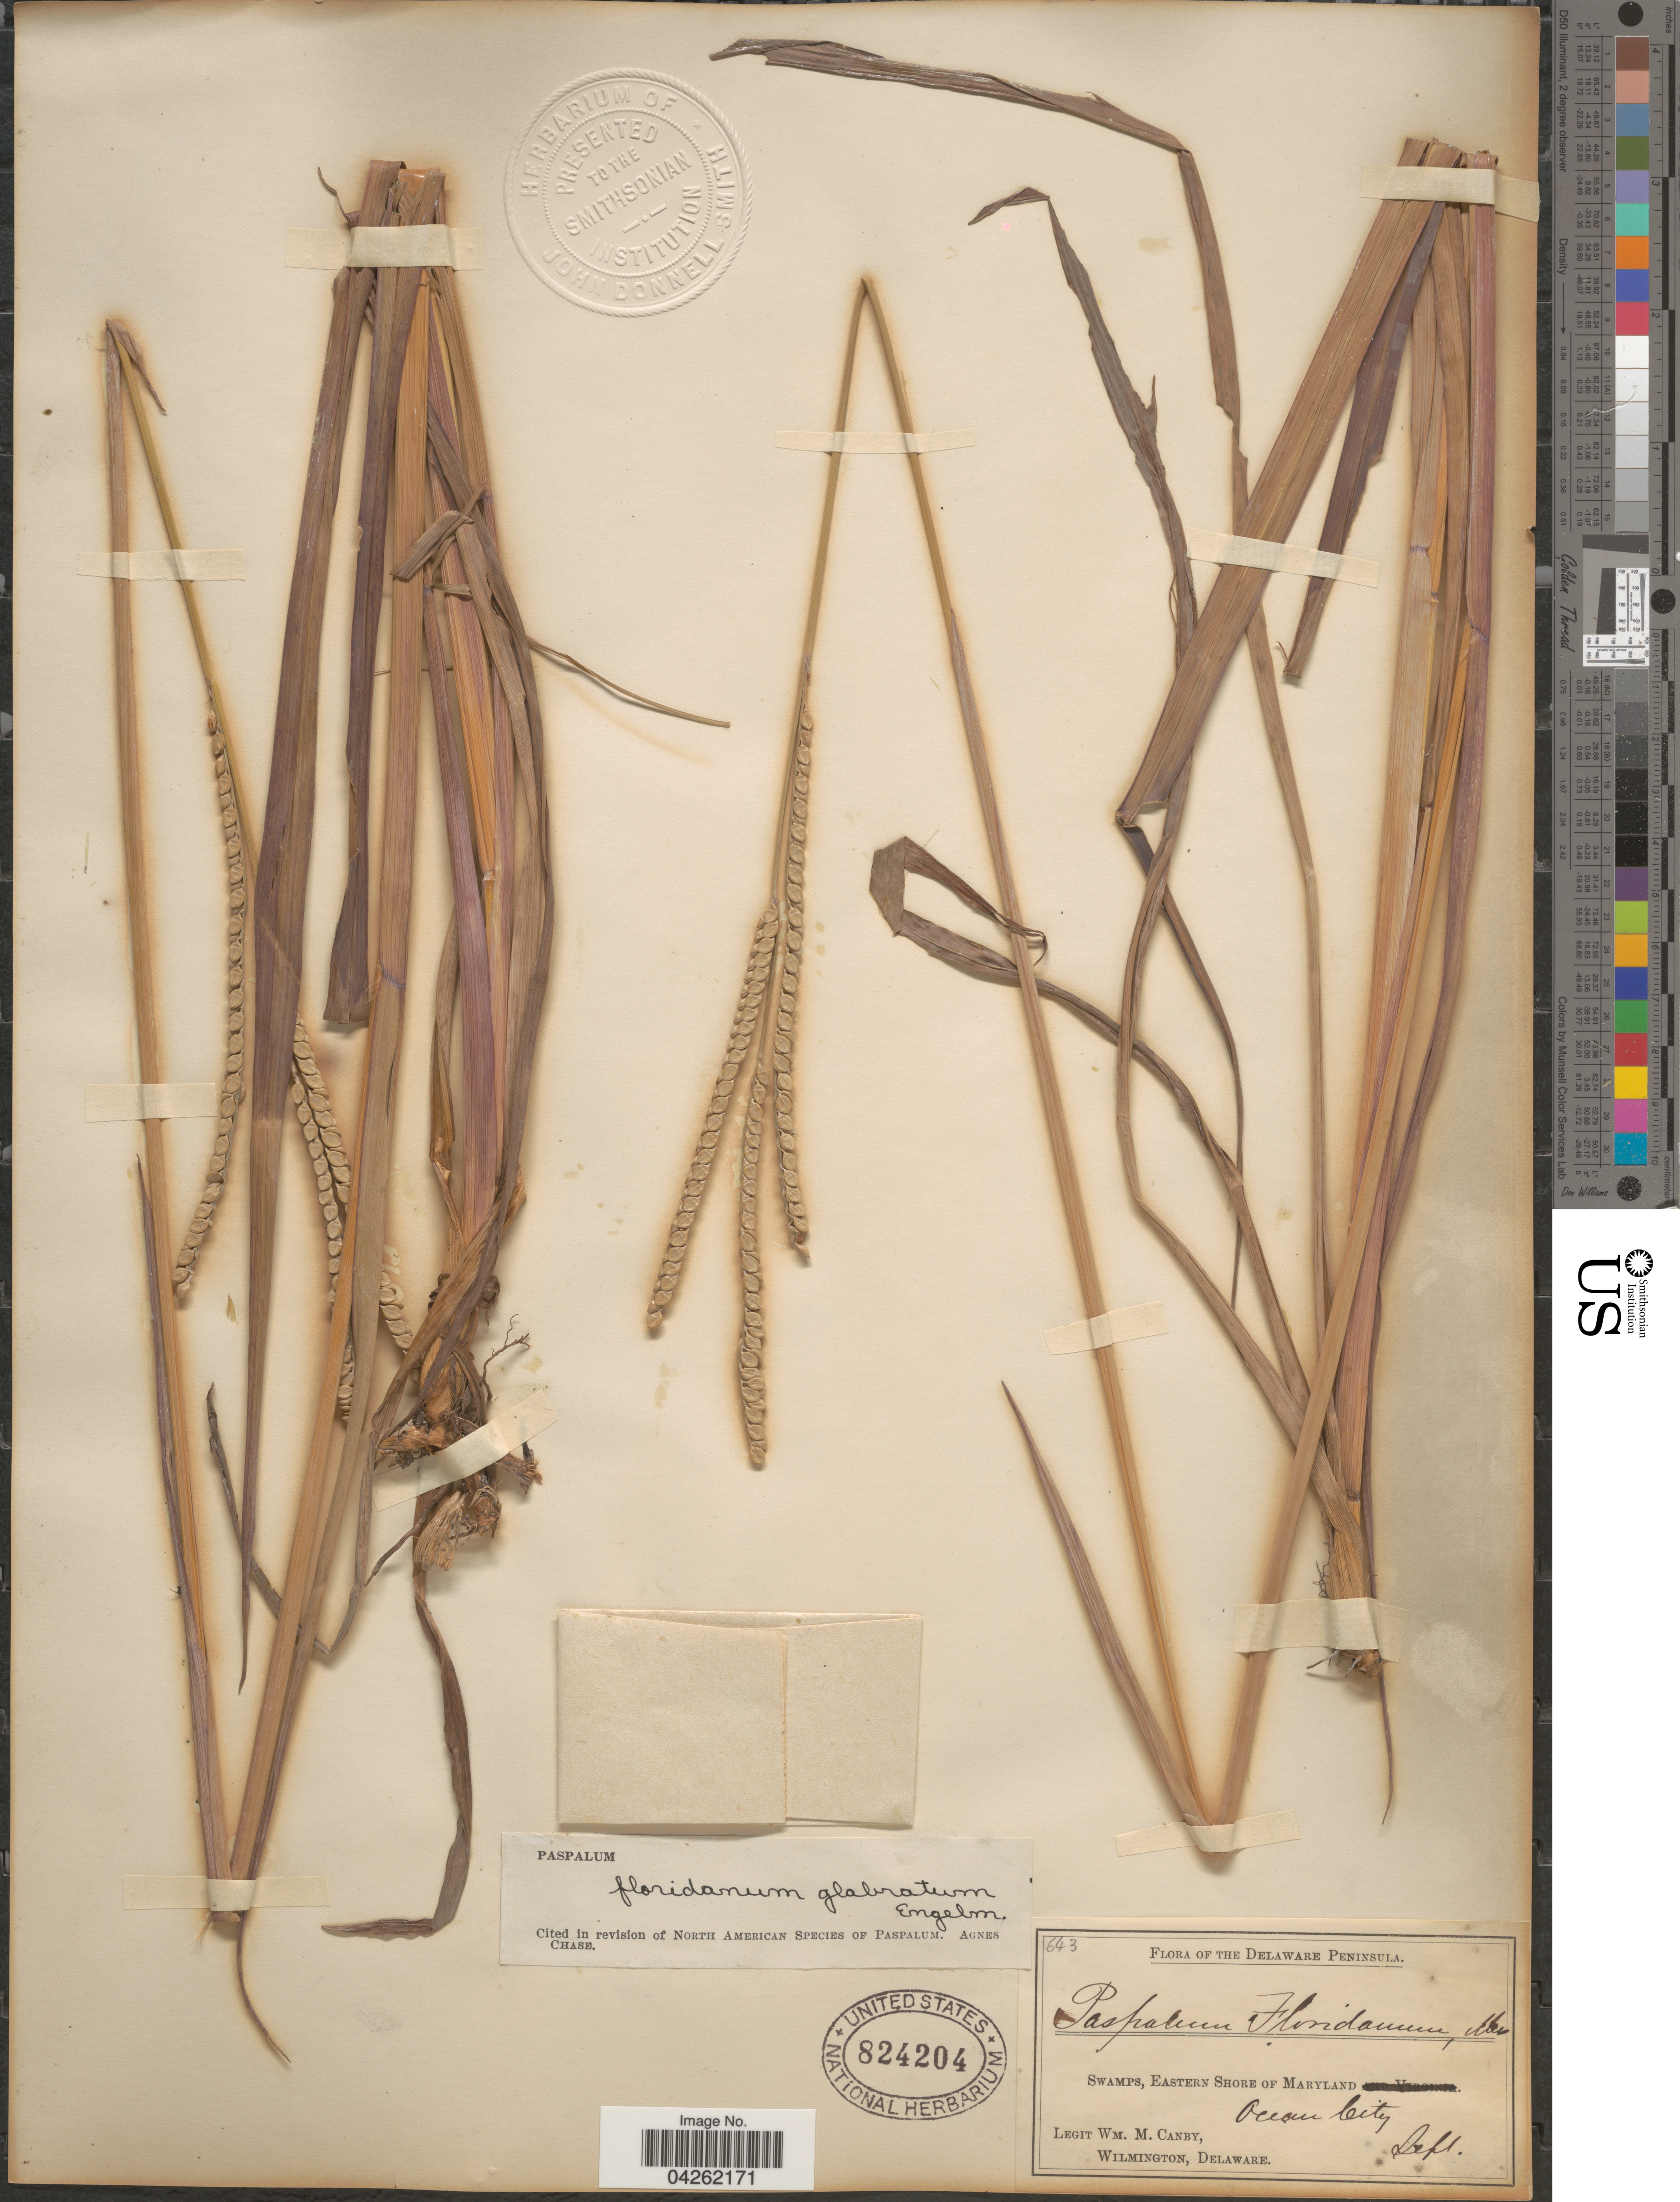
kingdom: Plantae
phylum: Tracheophyta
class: Liliopsida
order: Poales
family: Poaceae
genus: Paspalum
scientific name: Paspalum floridanum var. glabratum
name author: Engelm. ex Vasey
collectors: W. M. Canby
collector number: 643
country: United States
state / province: Maryland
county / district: Worcester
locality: The Delaware Peninsula. Swamps, Eastern Shore of Maryland. Ocean City.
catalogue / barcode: US 824204